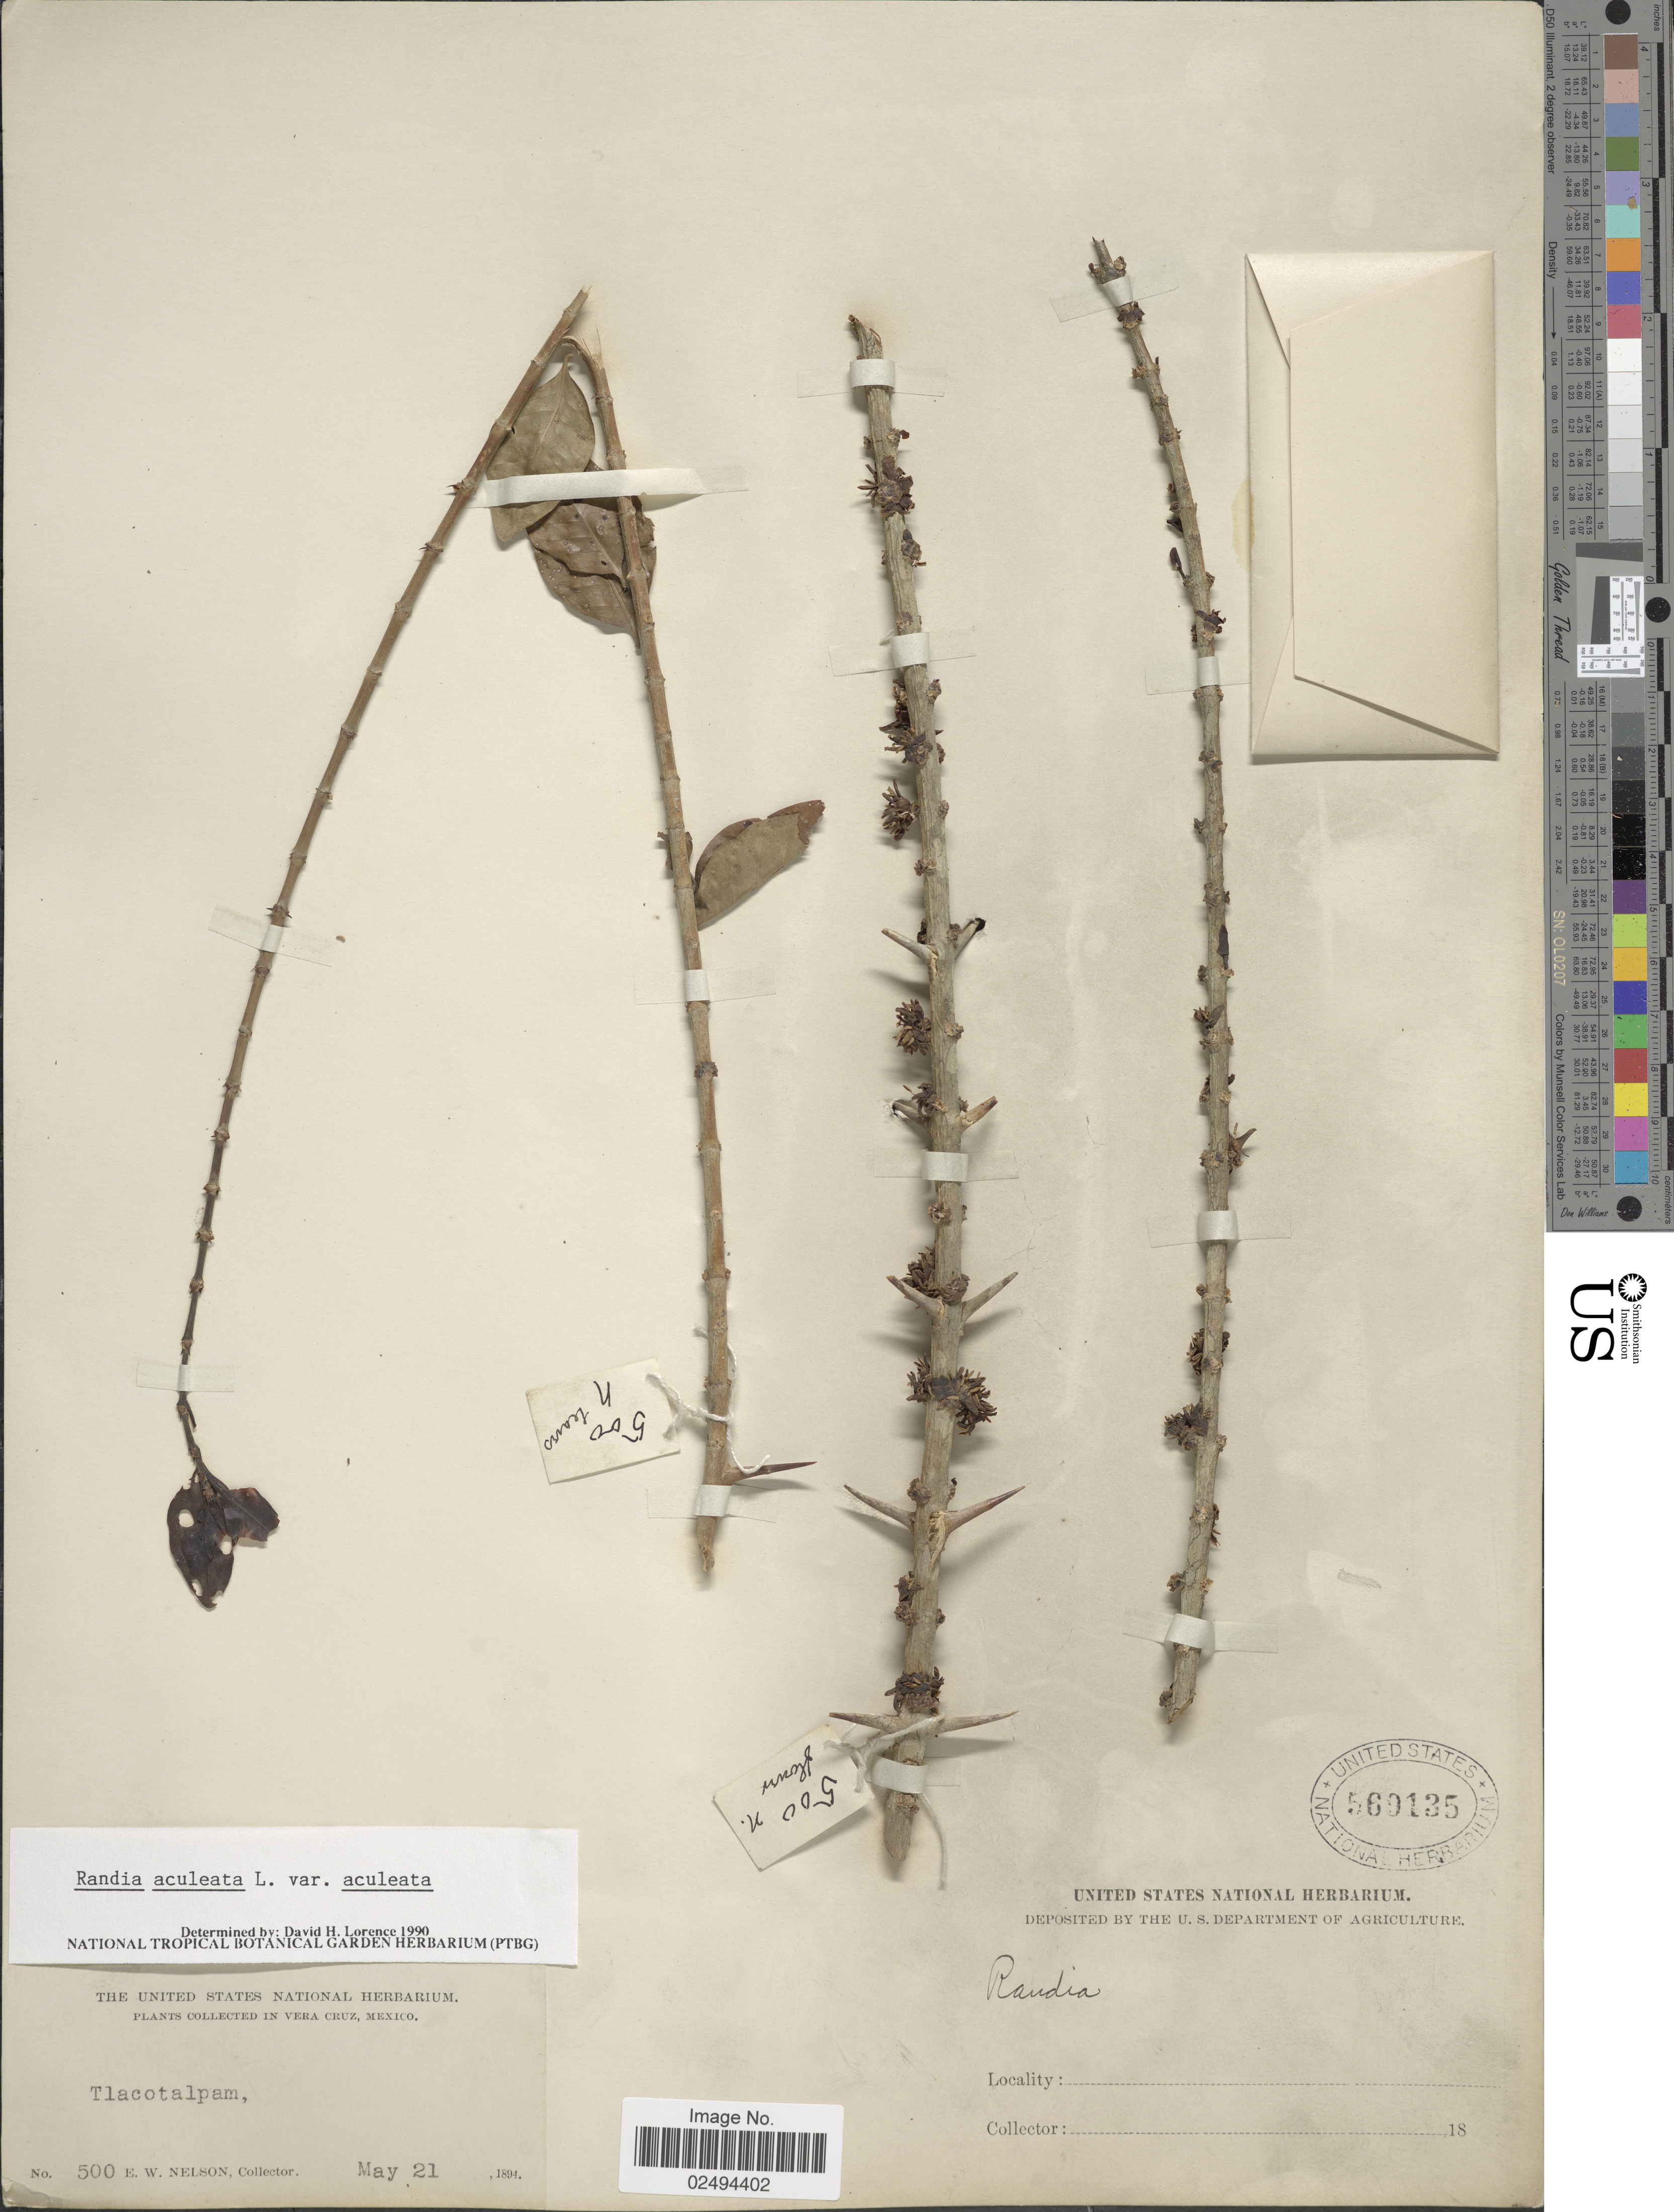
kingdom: Plantae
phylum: Tracheophyta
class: Magnoliopsida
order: Gentianales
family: Rubiaceae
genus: Randia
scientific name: Randia aculeata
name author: L.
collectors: E. W. Nelson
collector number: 500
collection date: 1894-05-21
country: Mexico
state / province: Veracruz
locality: Vera Cruz. Tlacotalpam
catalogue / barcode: US 569135